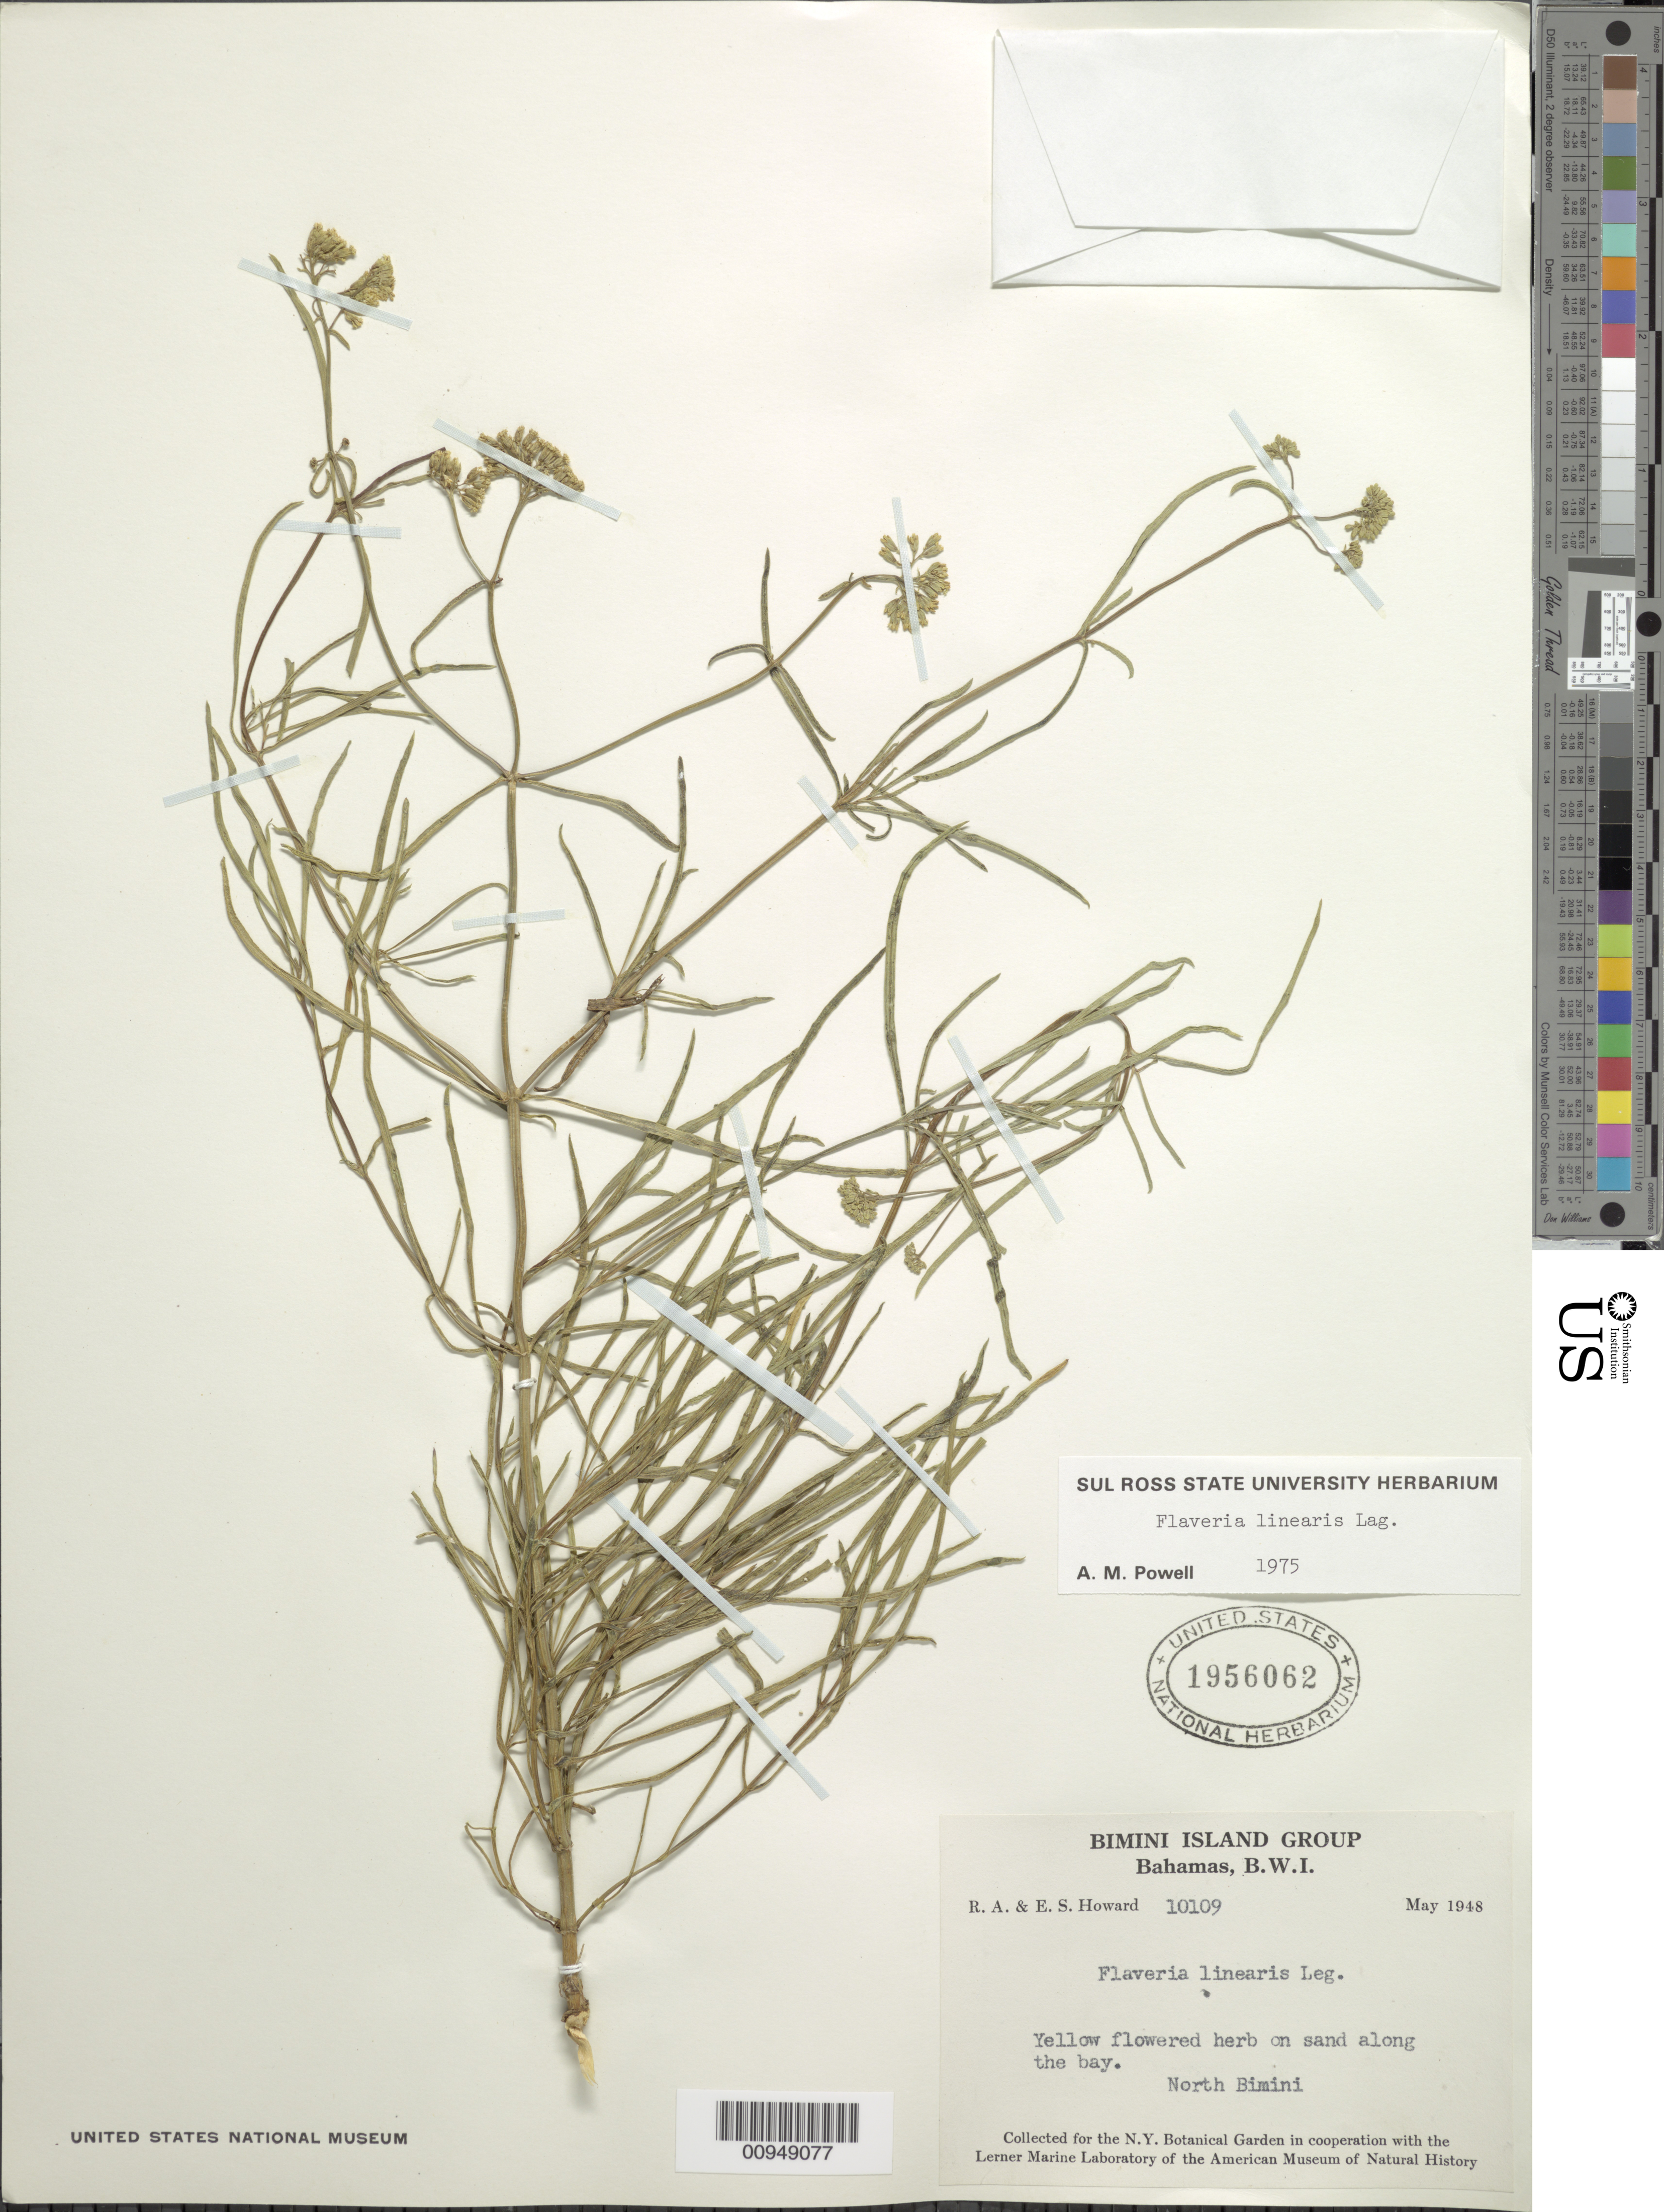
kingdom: Plantae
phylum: Tracheophyta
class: Magnoliopsida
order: Asterales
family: Asteraceae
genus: Flaveria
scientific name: Flaveria linearis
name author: Lag.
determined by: Powell, A. M.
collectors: R. A. Howard & E. S. Howard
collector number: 10109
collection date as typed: May 1948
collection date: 1948-05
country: Bahamas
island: North Bimini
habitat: On sand along the bay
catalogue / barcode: US 1956062